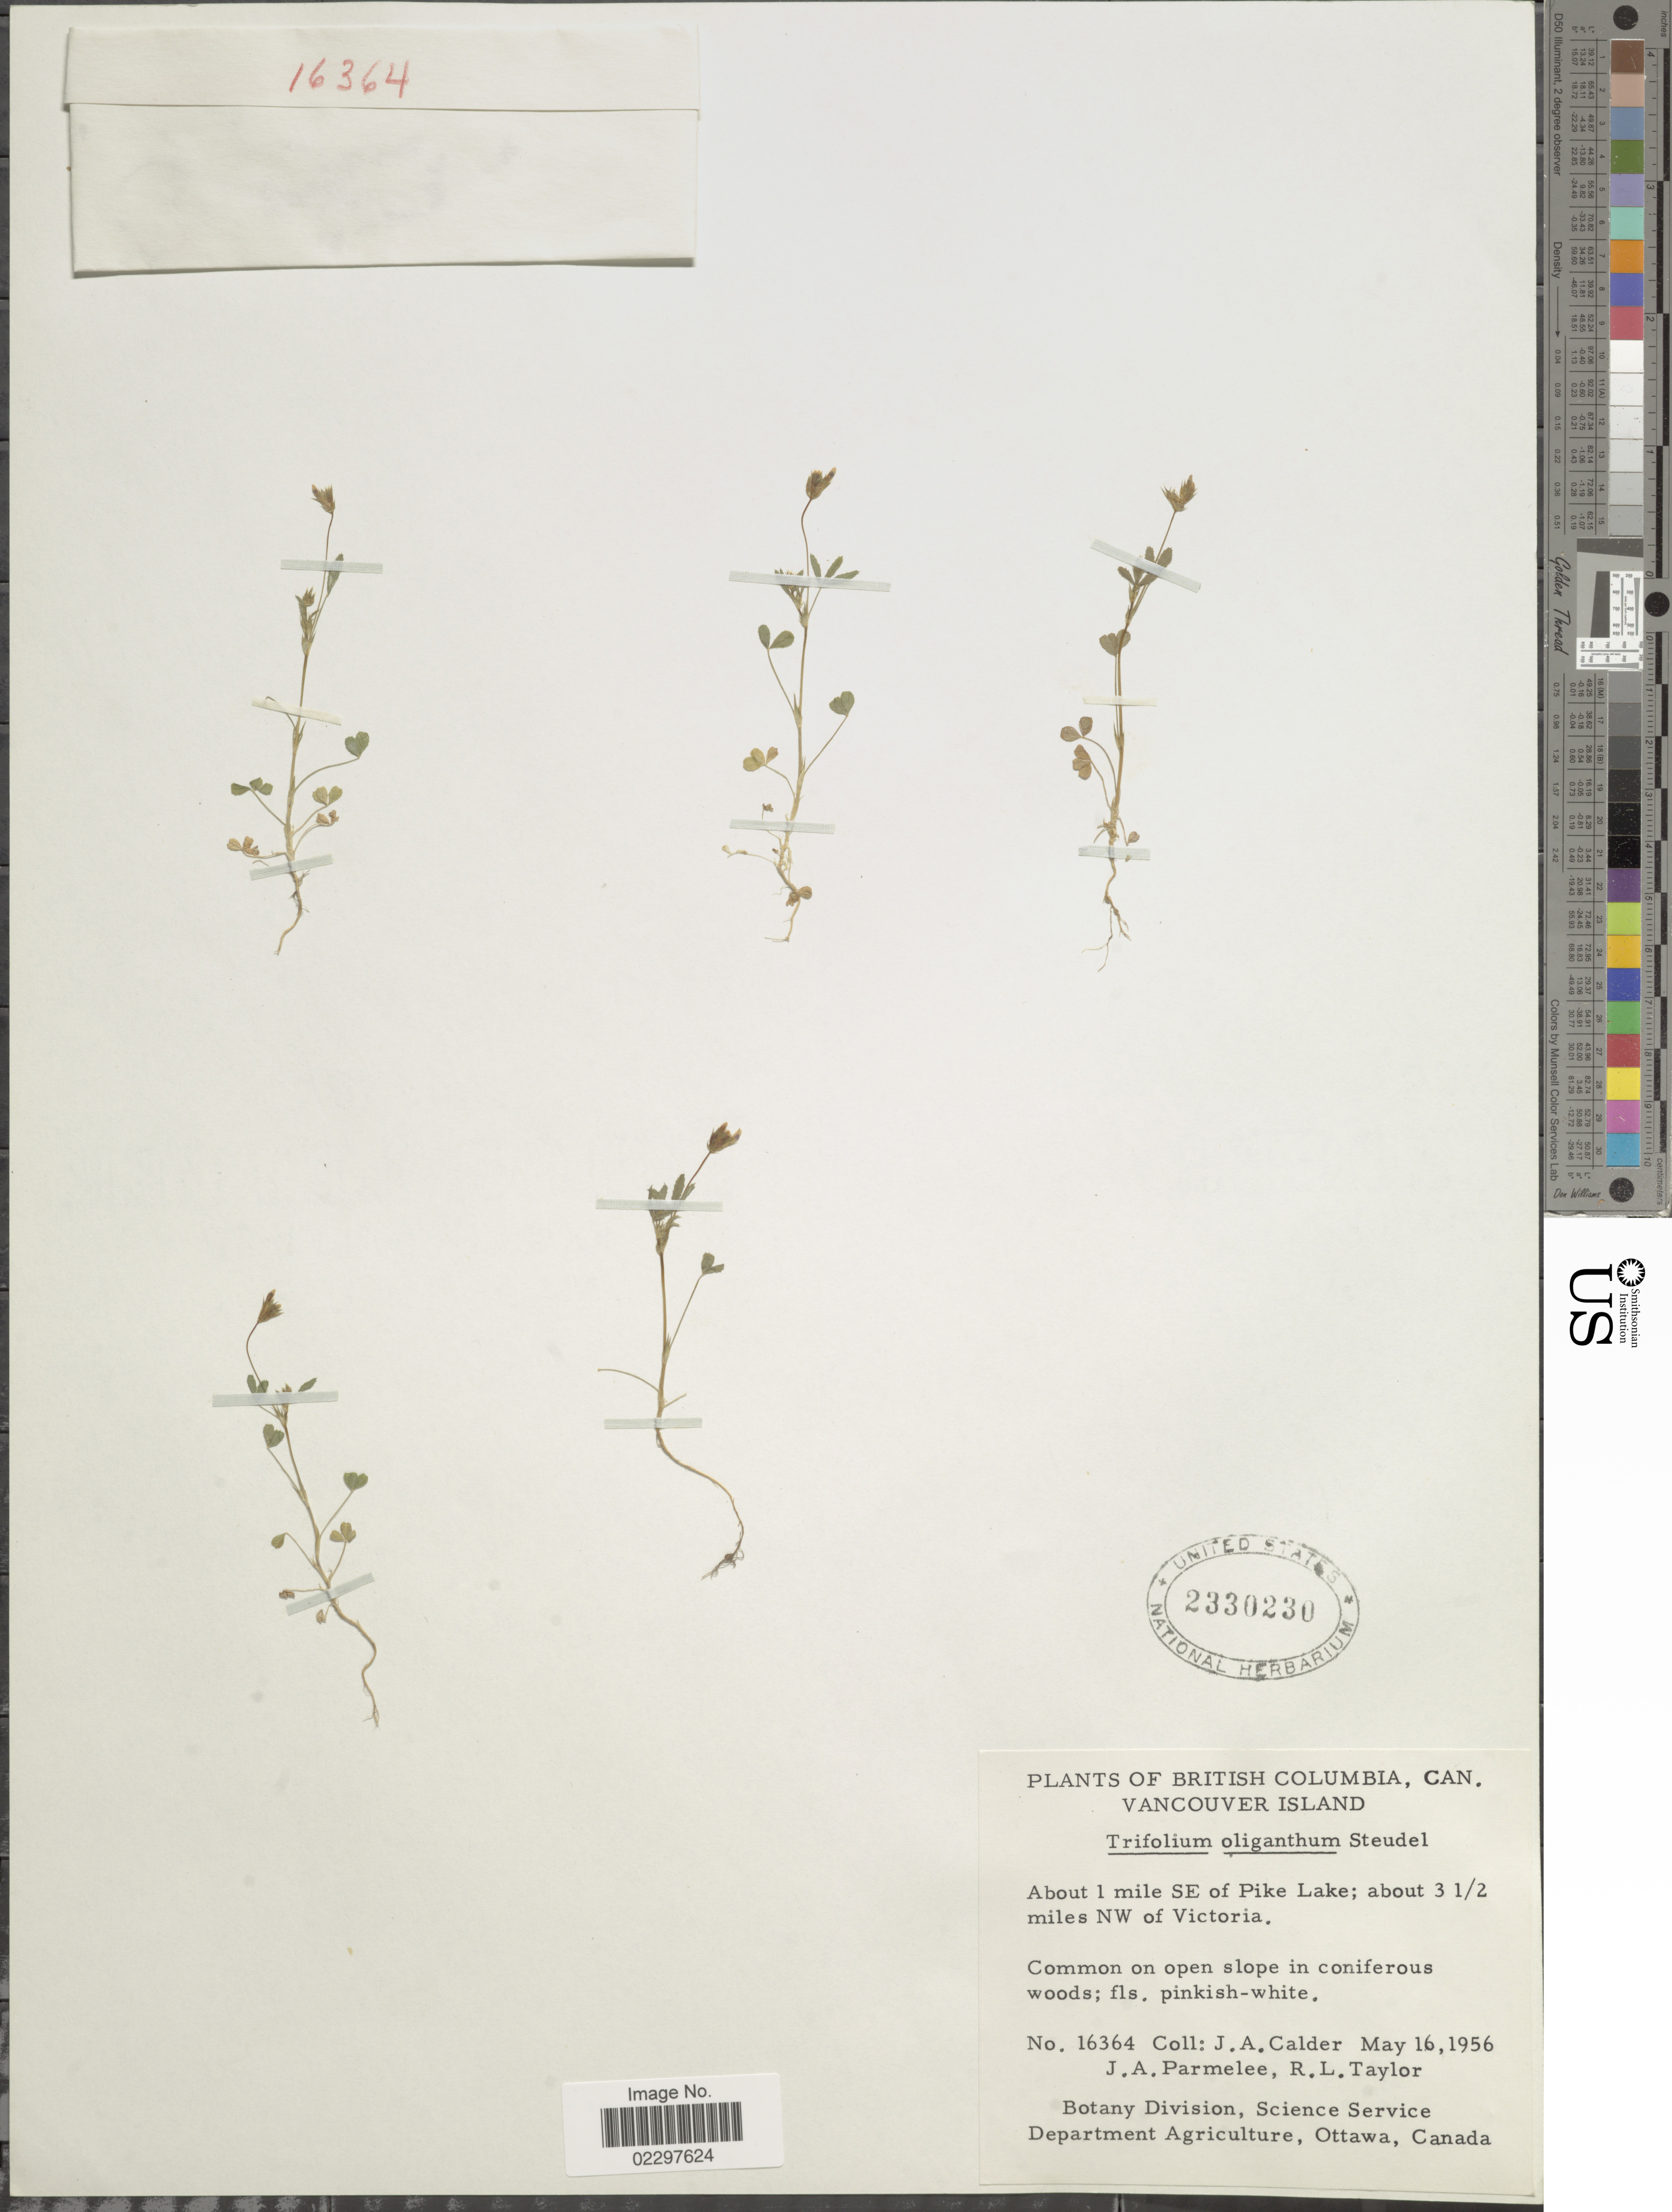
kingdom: Plantae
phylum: Tracheophyta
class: Magnoliopsida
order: Fabales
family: Fabaceae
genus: Trifolium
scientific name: Trifolium oliganthum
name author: Steud.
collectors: J. A. Calder, J. A. Parmelee & R. Taylor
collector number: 16364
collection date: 1956-05-16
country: Canada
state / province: British Columbia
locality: Vancouver Island. About 1 mile SE of Pike Lake; about 3 1/2 miles NW of Victoria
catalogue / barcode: US 2330230